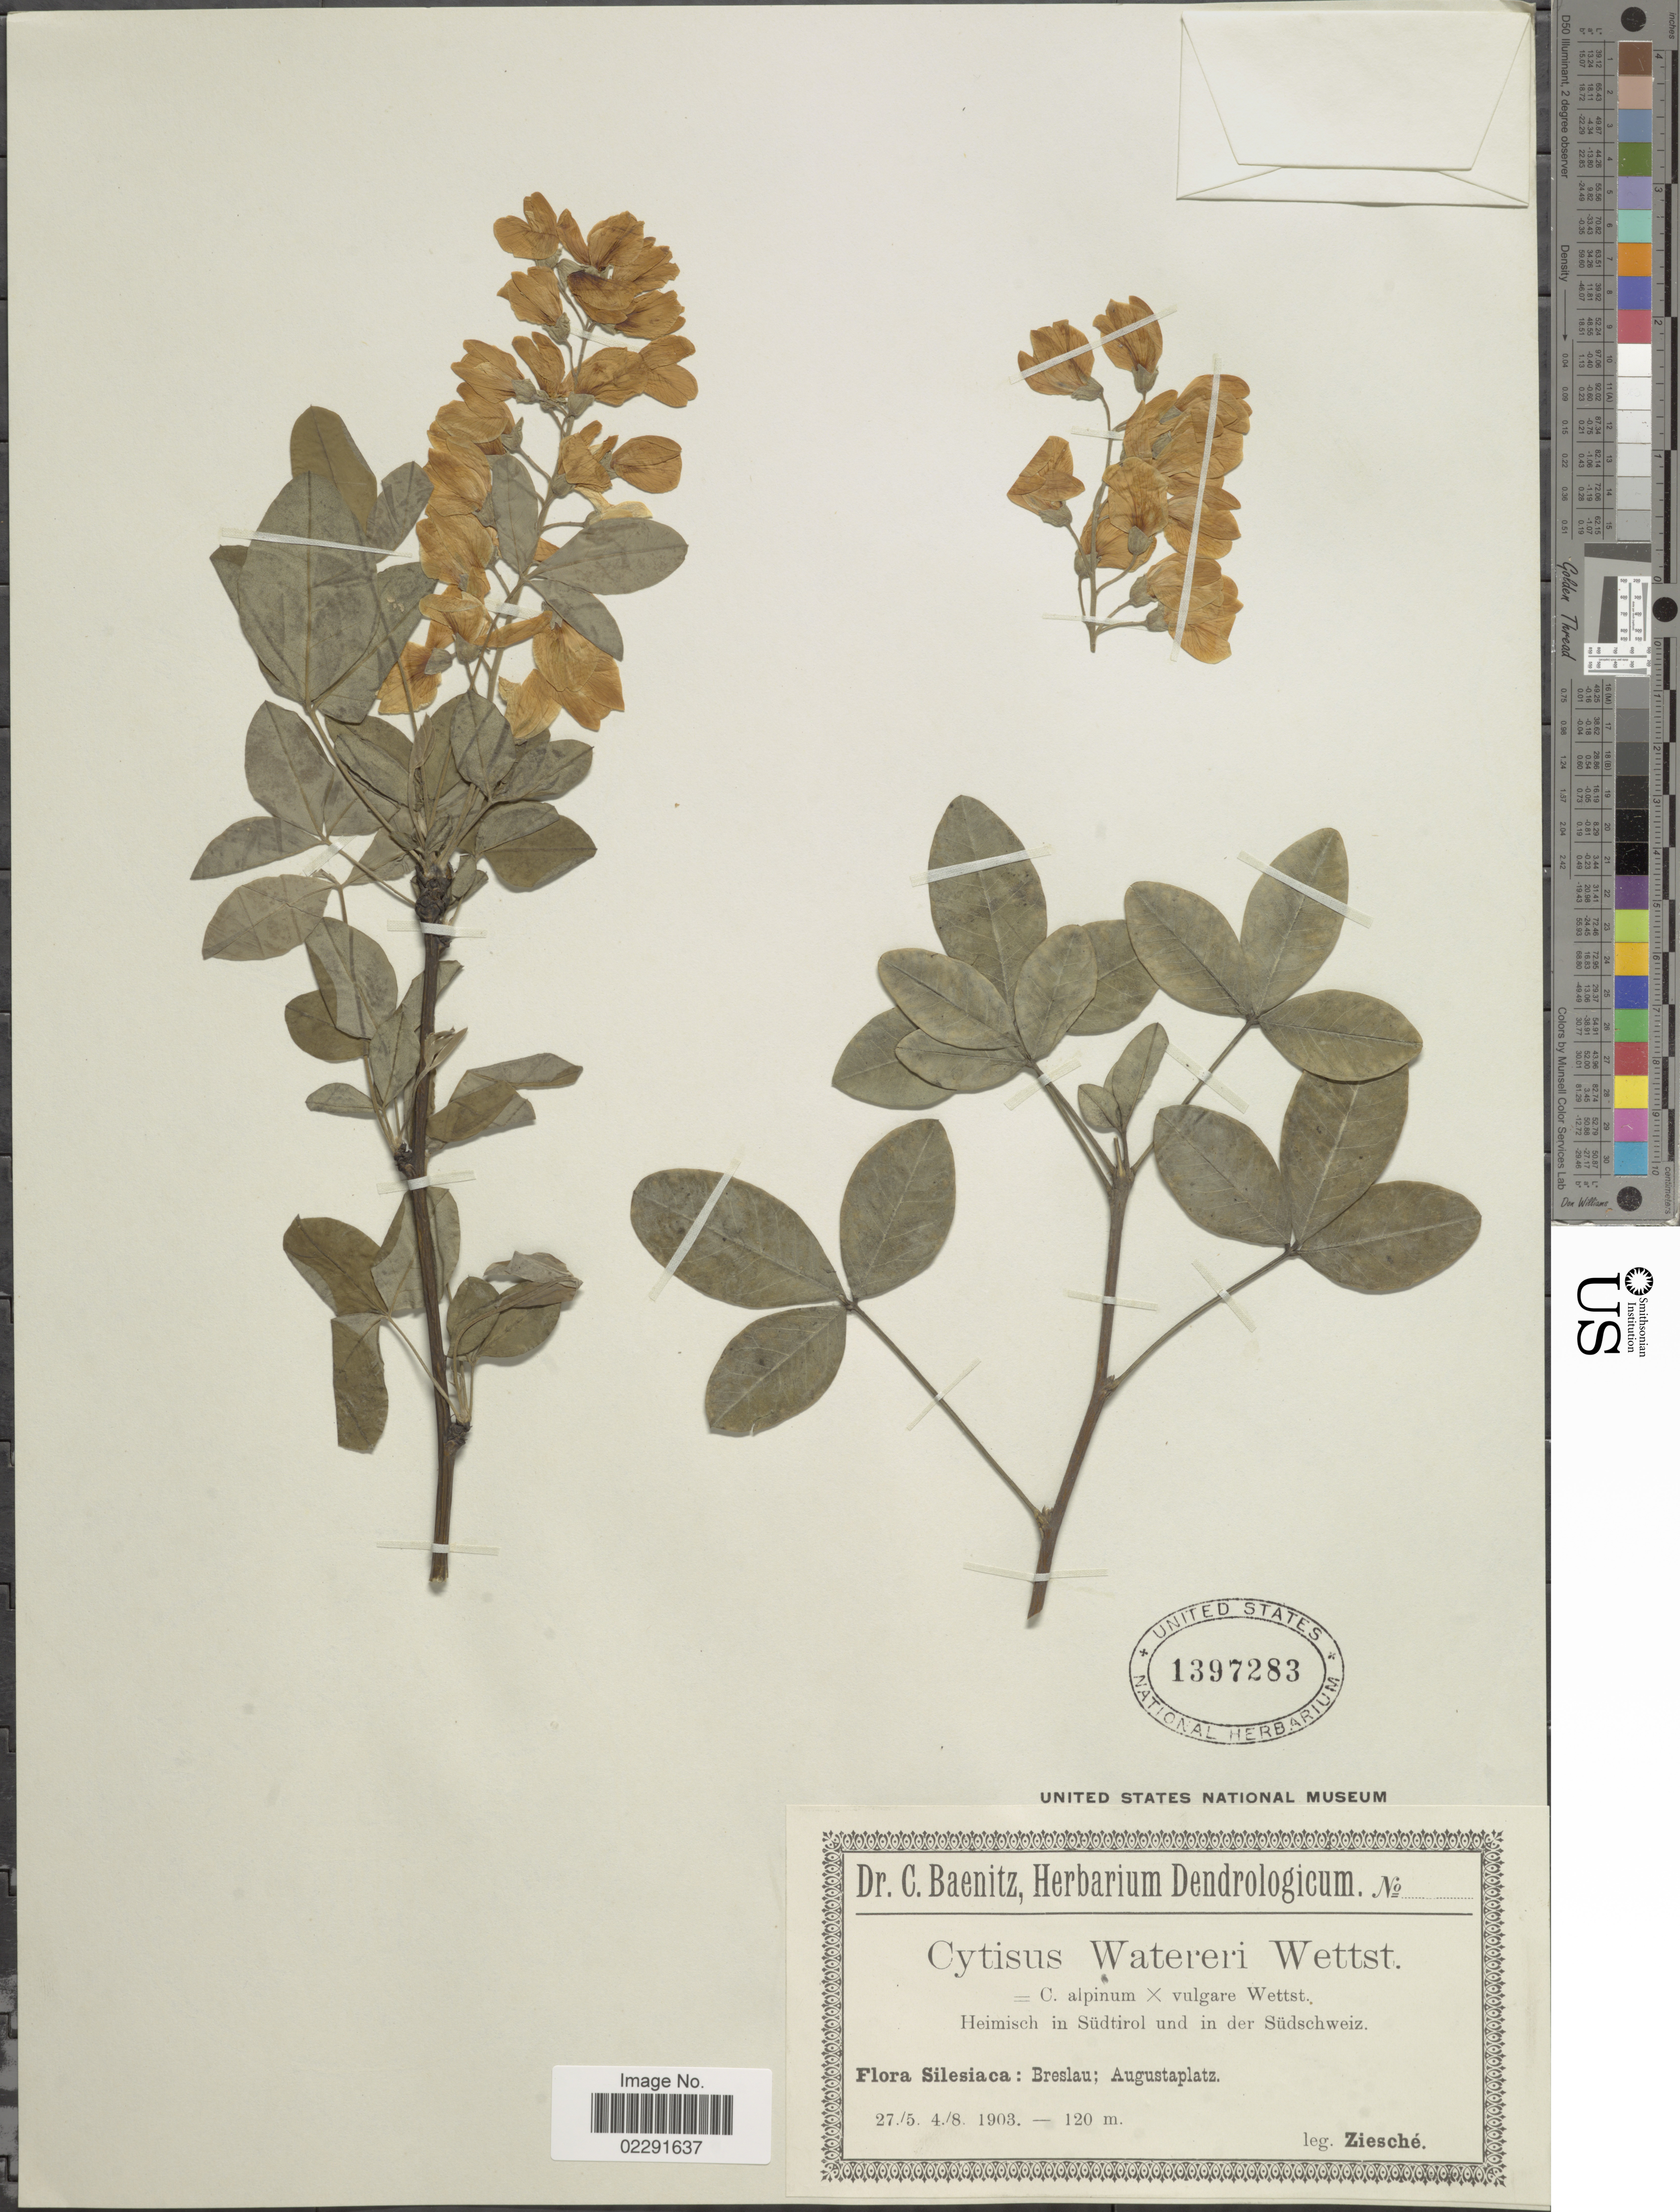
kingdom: Plantae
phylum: Tracheophyta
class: Magnoliopsida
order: Fabales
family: Fabaceae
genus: Laburnum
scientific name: Laburnum x watereri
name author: (A.C. Rosenthal & Bermann) Dippel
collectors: Ziesché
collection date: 1903-05-27/1903-08-04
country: Czechia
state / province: Moravian-Silesian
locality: Silesiaca: Breslau; Augustaplatz.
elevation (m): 120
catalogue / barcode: US 1397283